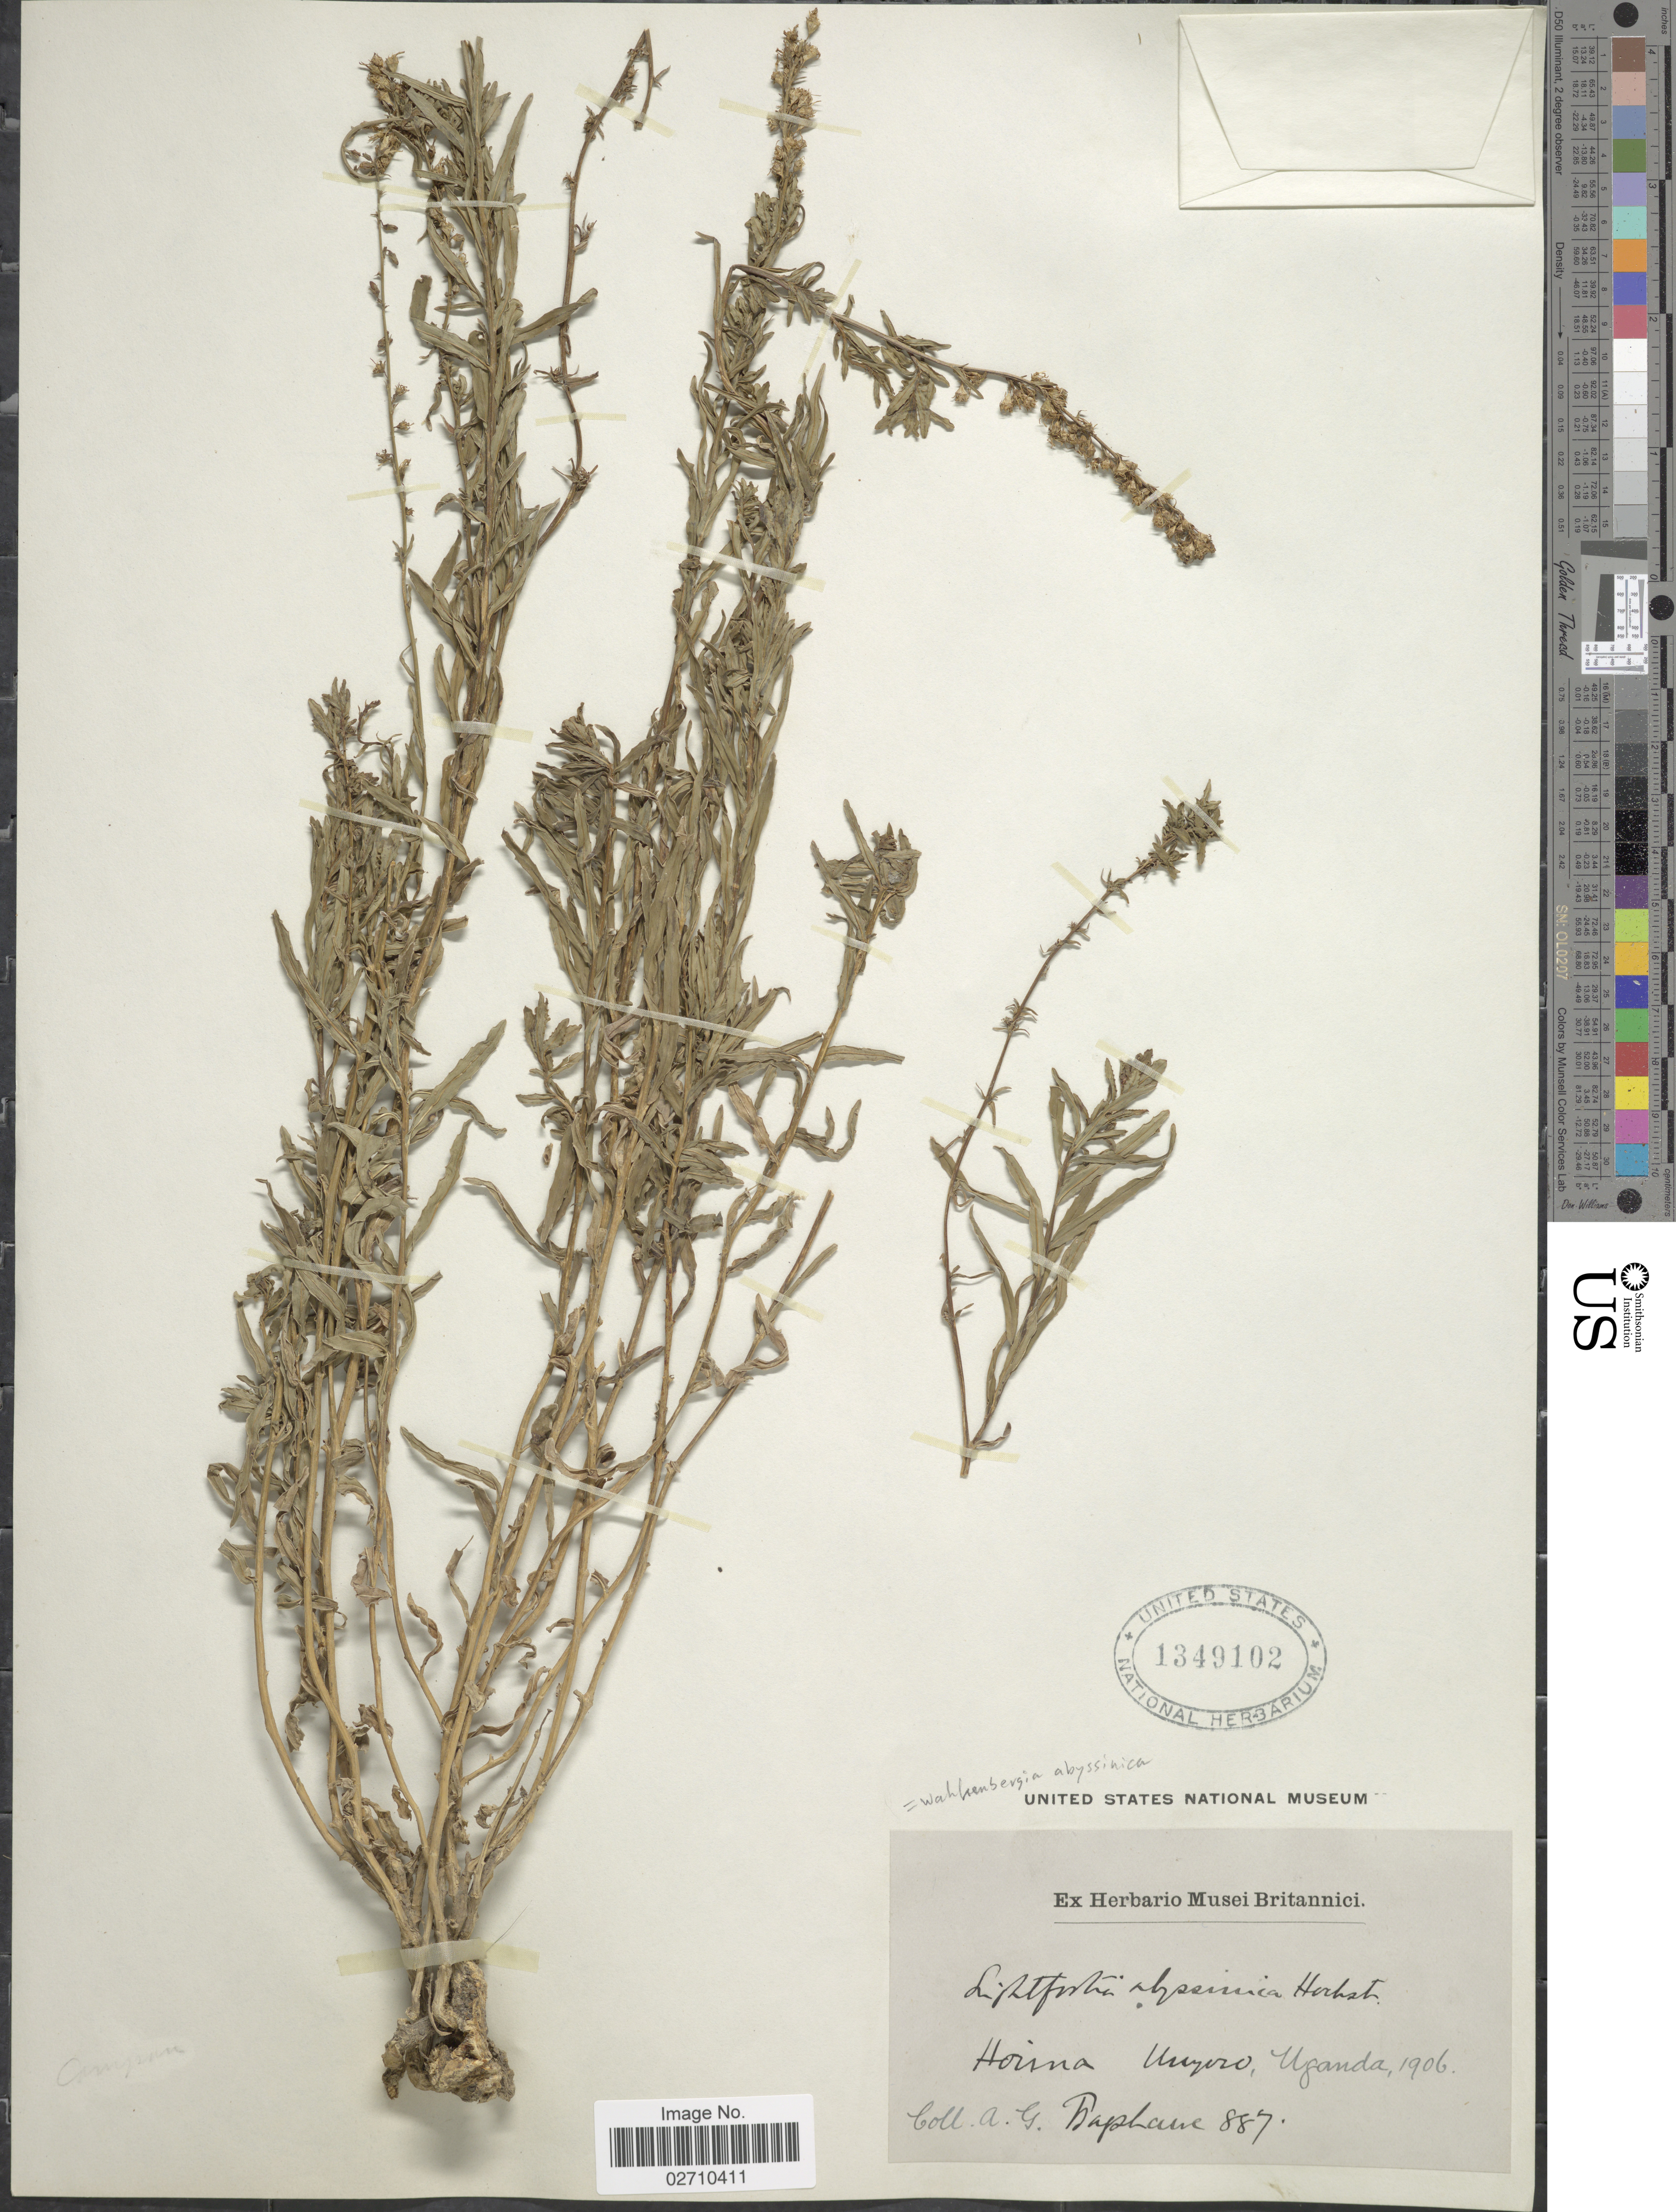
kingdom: Plantae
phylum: Tracheophyta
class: Magnoliopsida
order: Asterales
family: Campanulaceae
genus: Wahlenbergia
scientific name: Wahlenbergia abyssinica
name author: (Hochst. ex A. Rich.) Thulin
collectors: A. Daplanc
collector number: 887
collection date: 1906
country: Uganda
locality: Hoima, Unyoro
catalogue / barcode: US 1349102